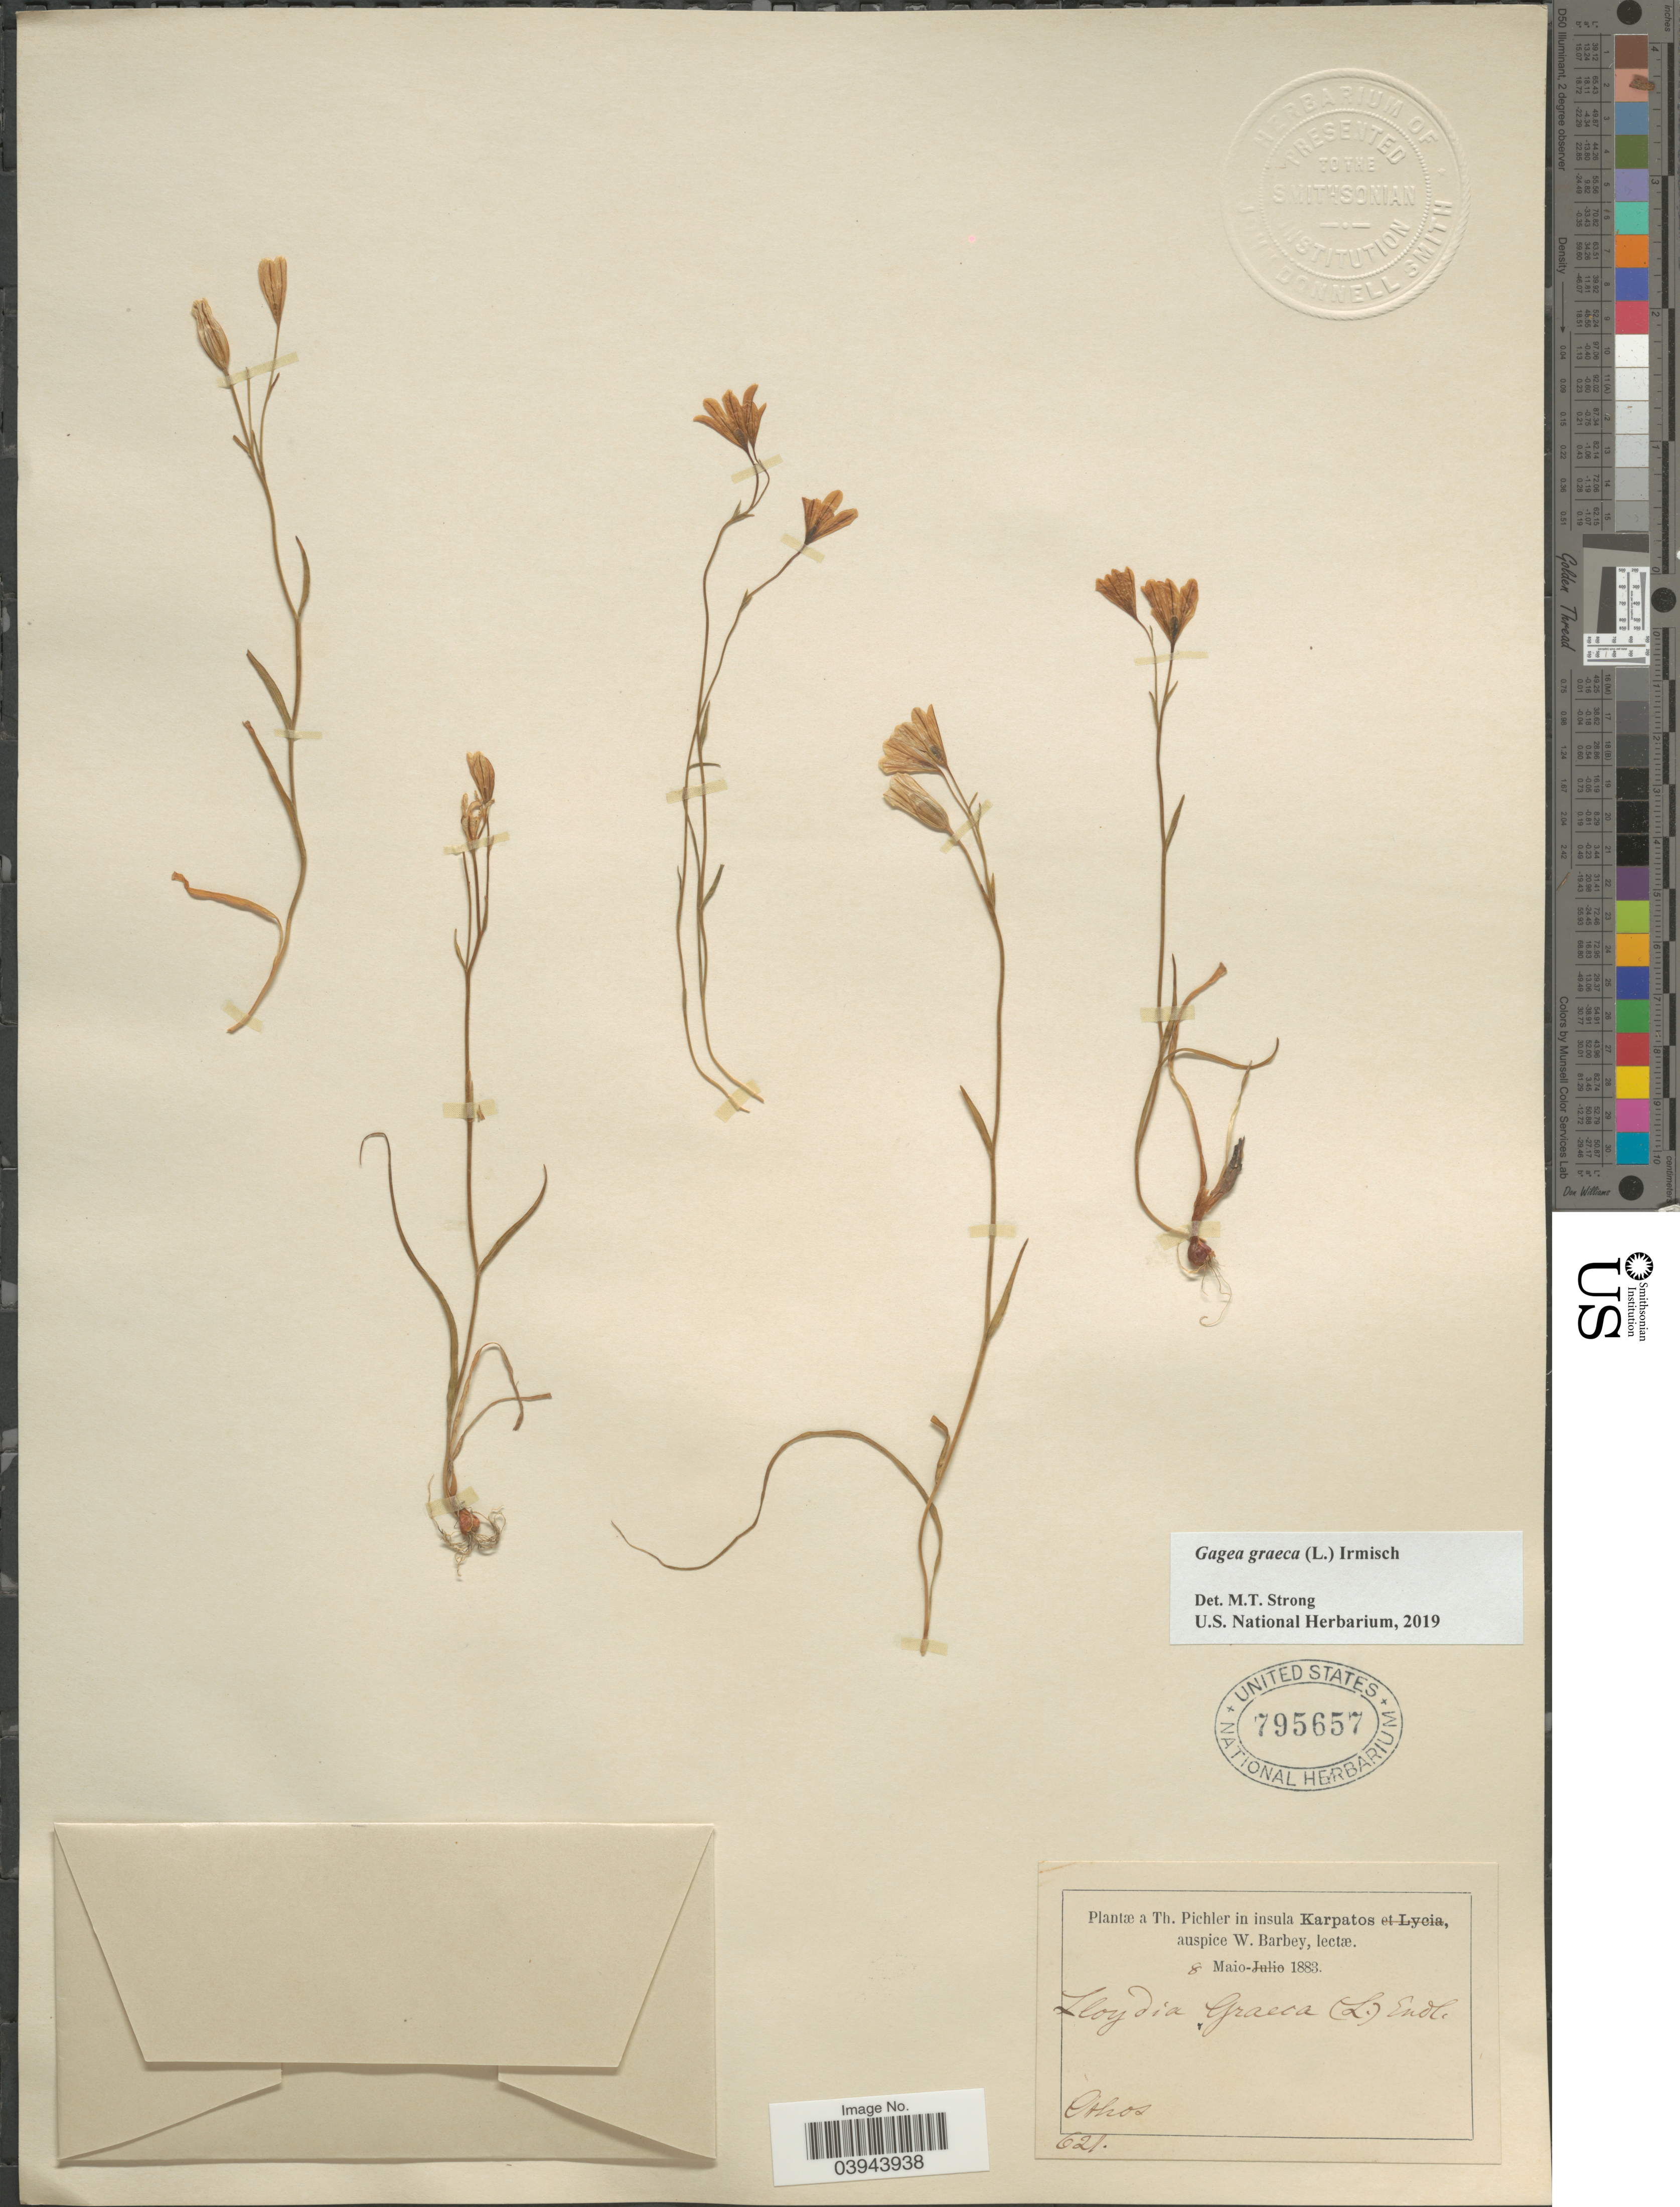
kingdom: Plantae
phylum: Tracheophyta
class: Liliopsida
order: Liliales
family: Liliaceae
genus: Gagea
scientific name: Gagea graeca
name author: (L.) Irmsch.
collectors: T. Pichler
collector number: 621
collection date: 1883-05-08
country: Greece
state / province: South Aegean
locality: Insula Karpatos. Othos.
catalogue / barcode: US 795657